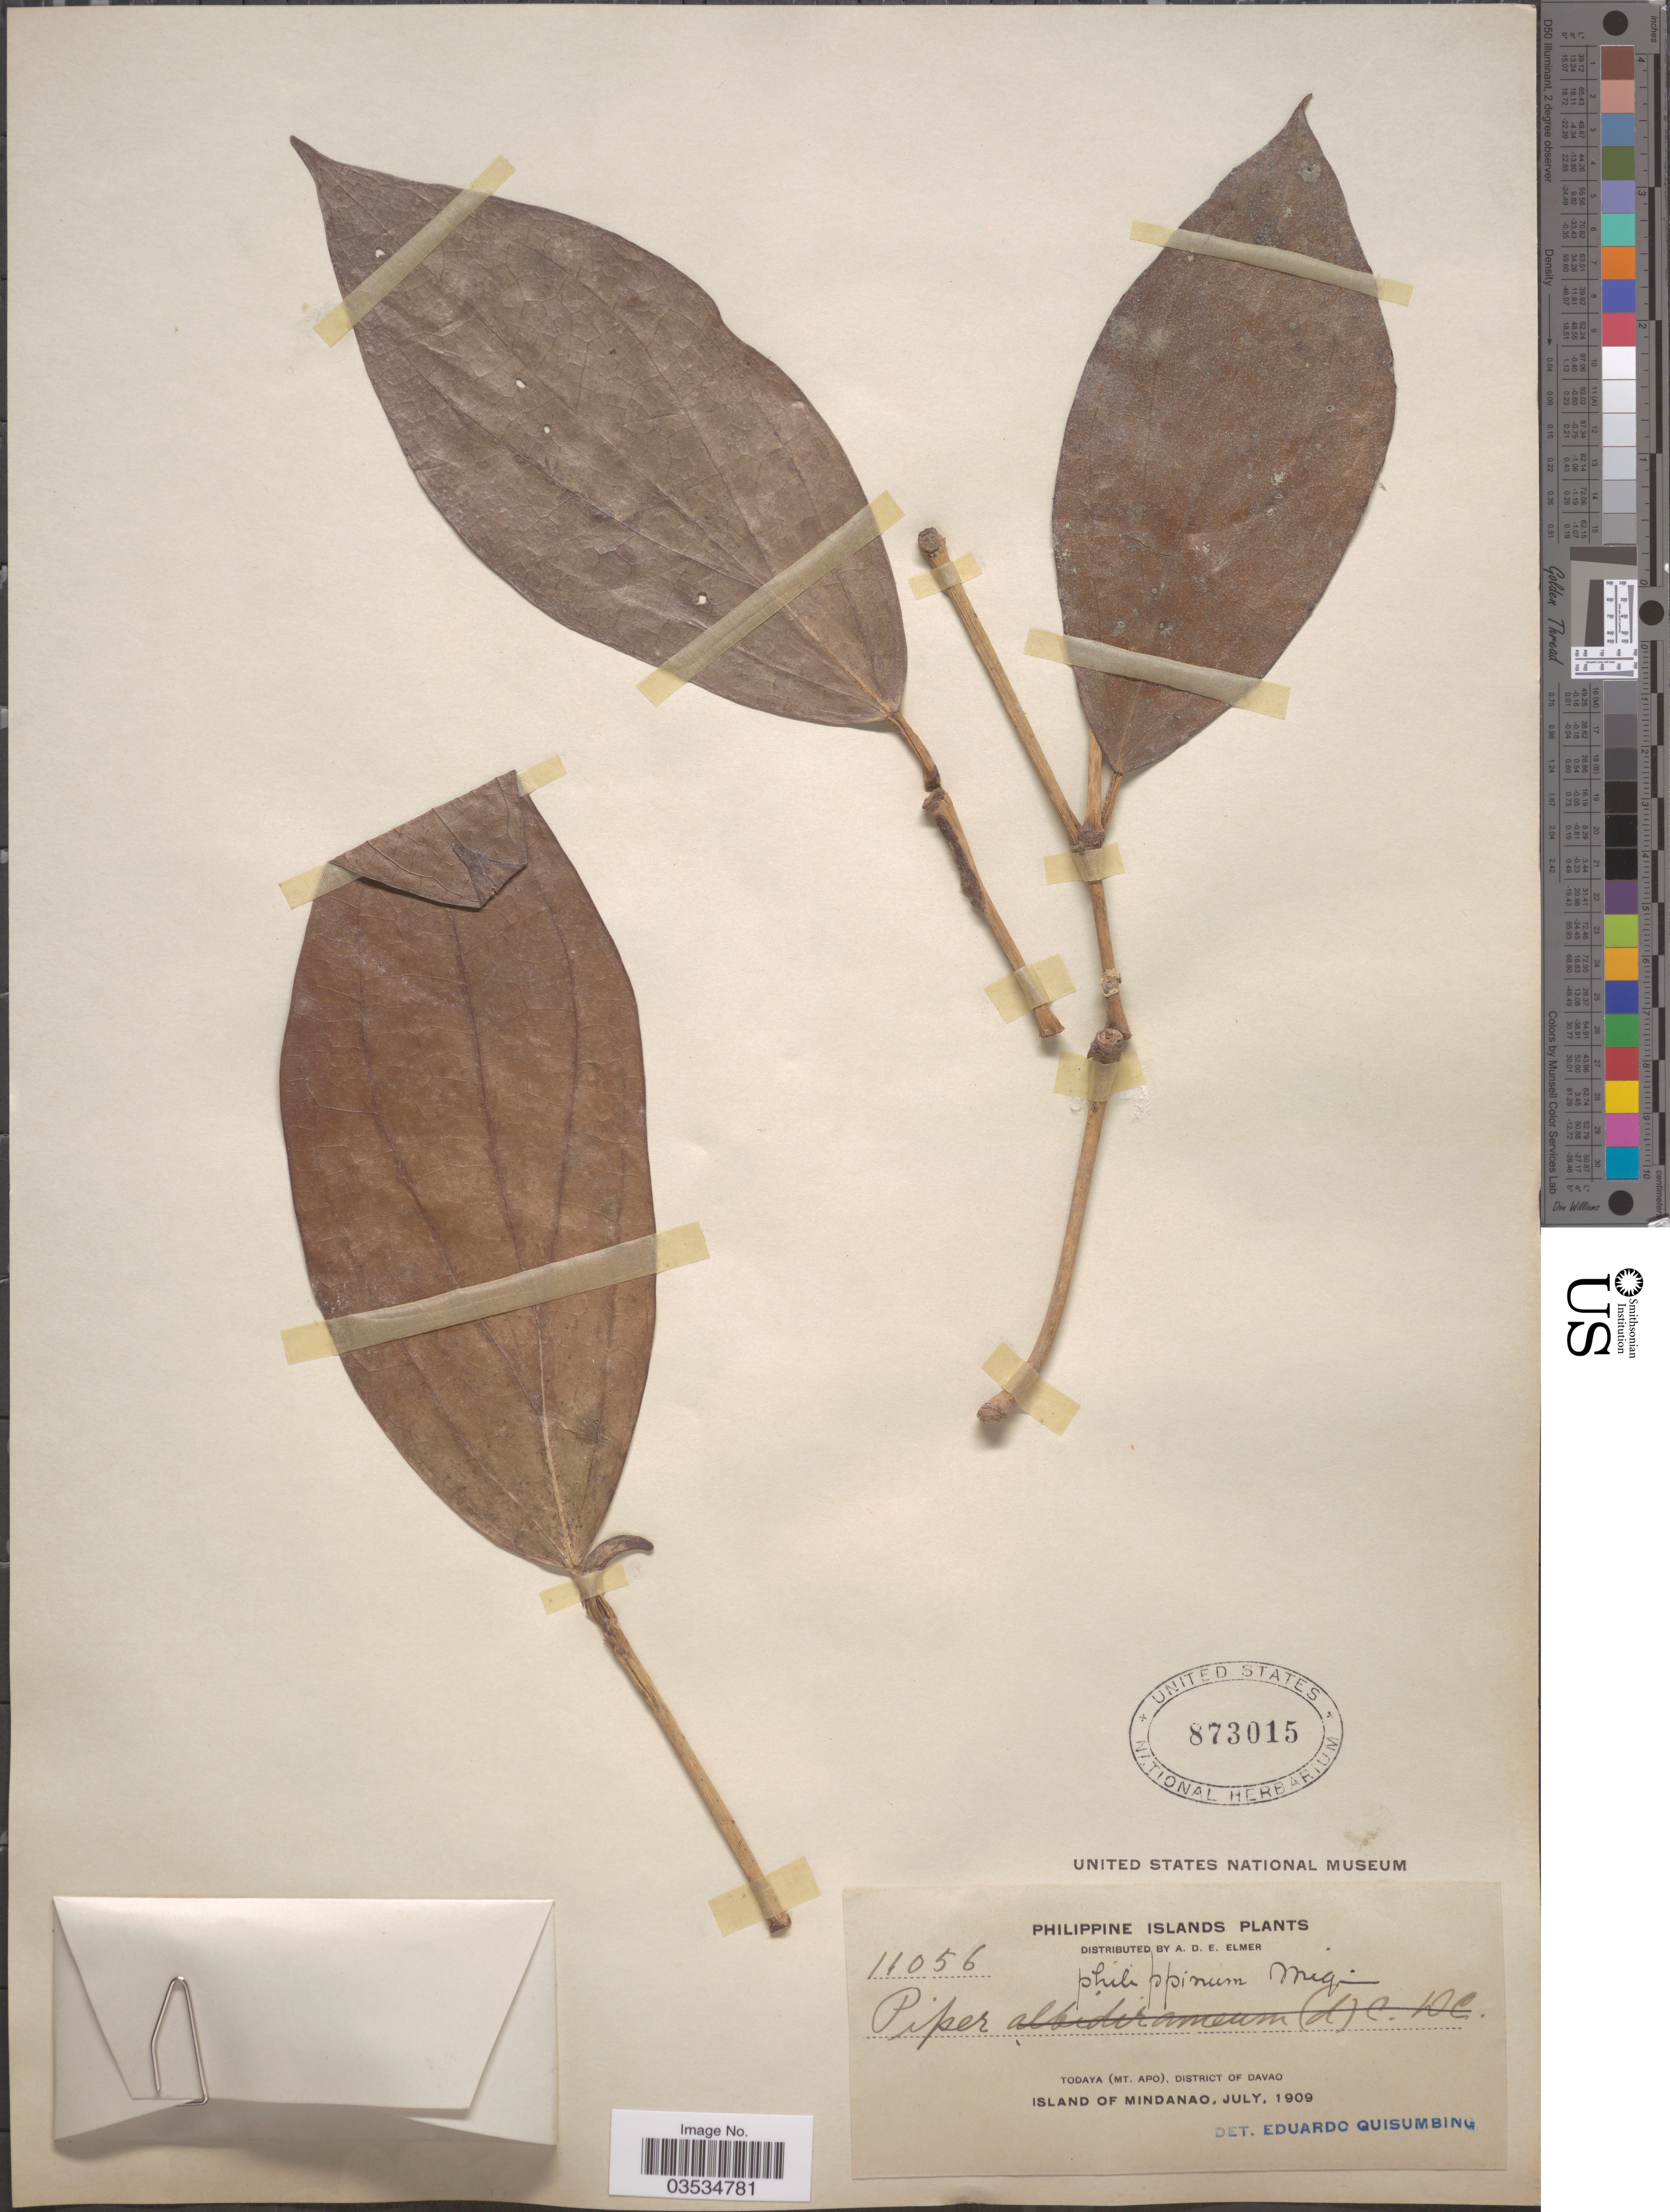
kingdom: Plantae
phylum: Tracheophyta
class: Magnoliopsida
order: Piperales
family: Piperaceae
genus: Piper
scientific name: Piper philippinum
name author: Miq.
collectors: A. D. E. Elmer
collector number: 11056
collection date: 1909-07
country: Philippines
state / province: Davao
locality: Philippine Islands. Todaya (Mt. Apo), District of Davao. Island of Mindanao.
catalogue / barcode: US 873015